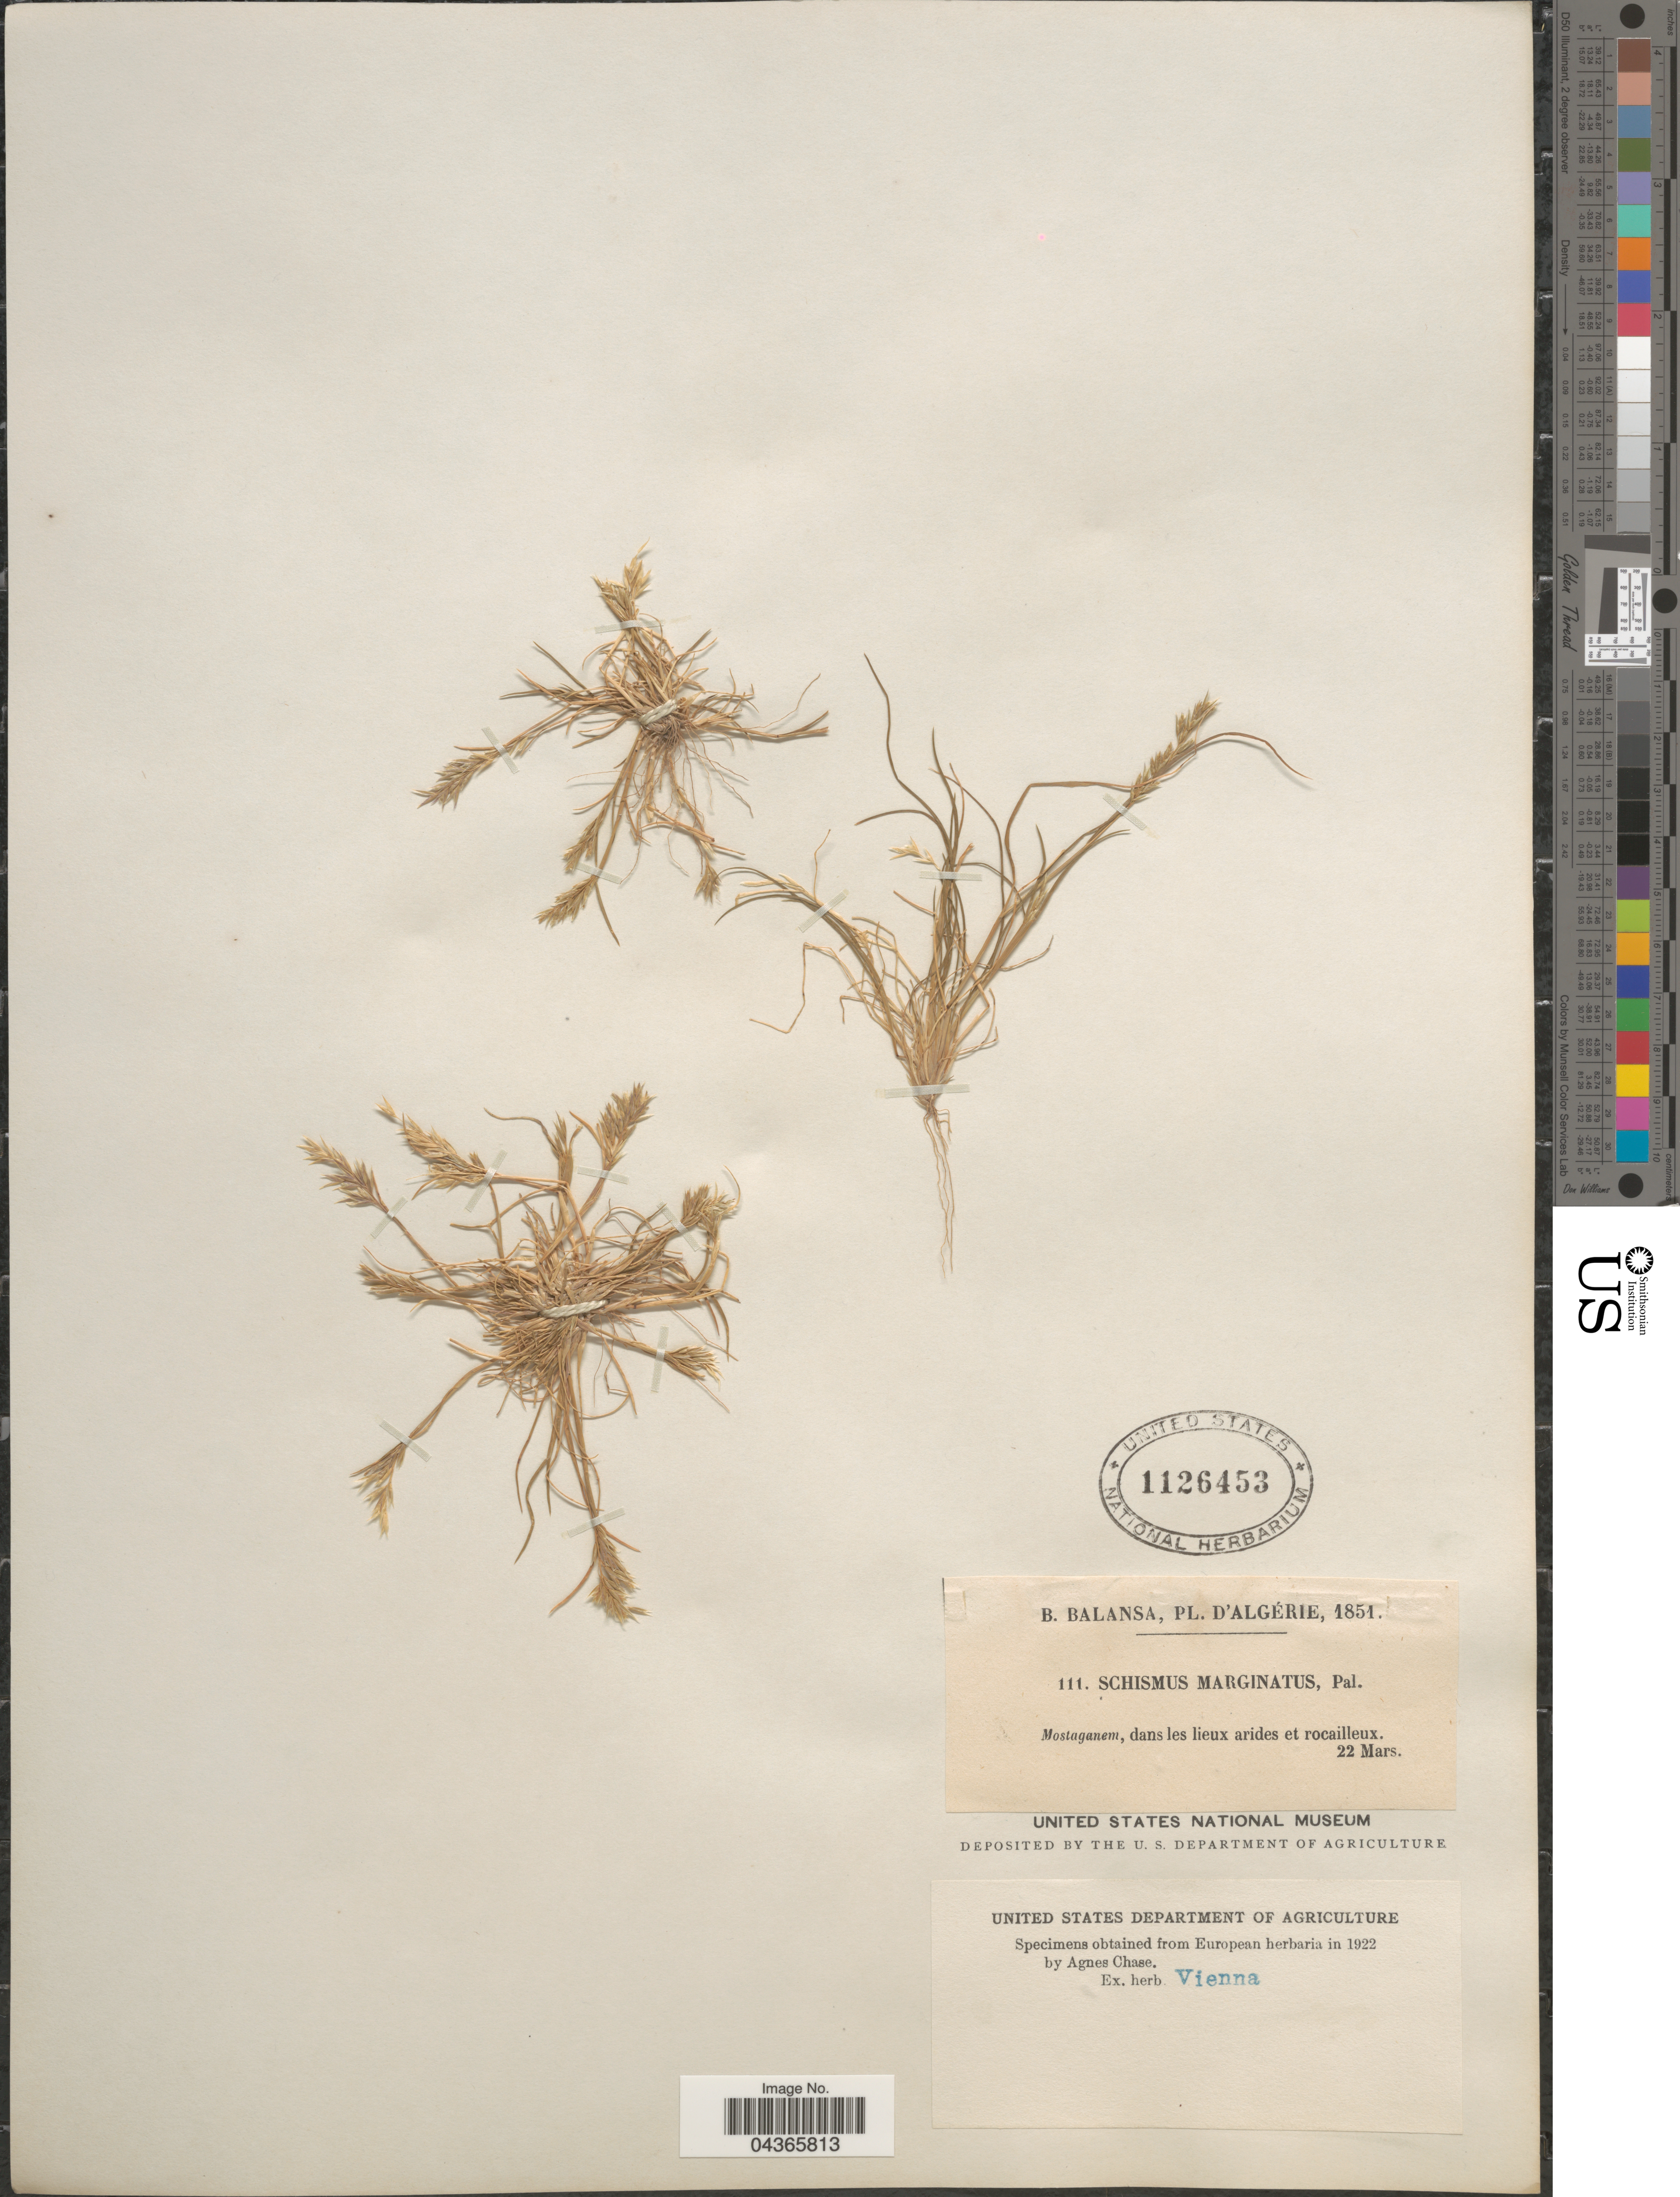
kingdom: Plantae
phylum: Tracheophyta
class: Liliopsida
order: Poales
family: Poaceae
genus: Schismus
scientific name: Schismus barbatus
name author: (L.) Thell.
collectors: B. Balansa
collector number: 111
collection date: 1851-03-22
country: Algeria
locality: D'Algérie. Mostaganem, dans les lieux arides et rocailleux.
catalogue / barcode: US 1126453